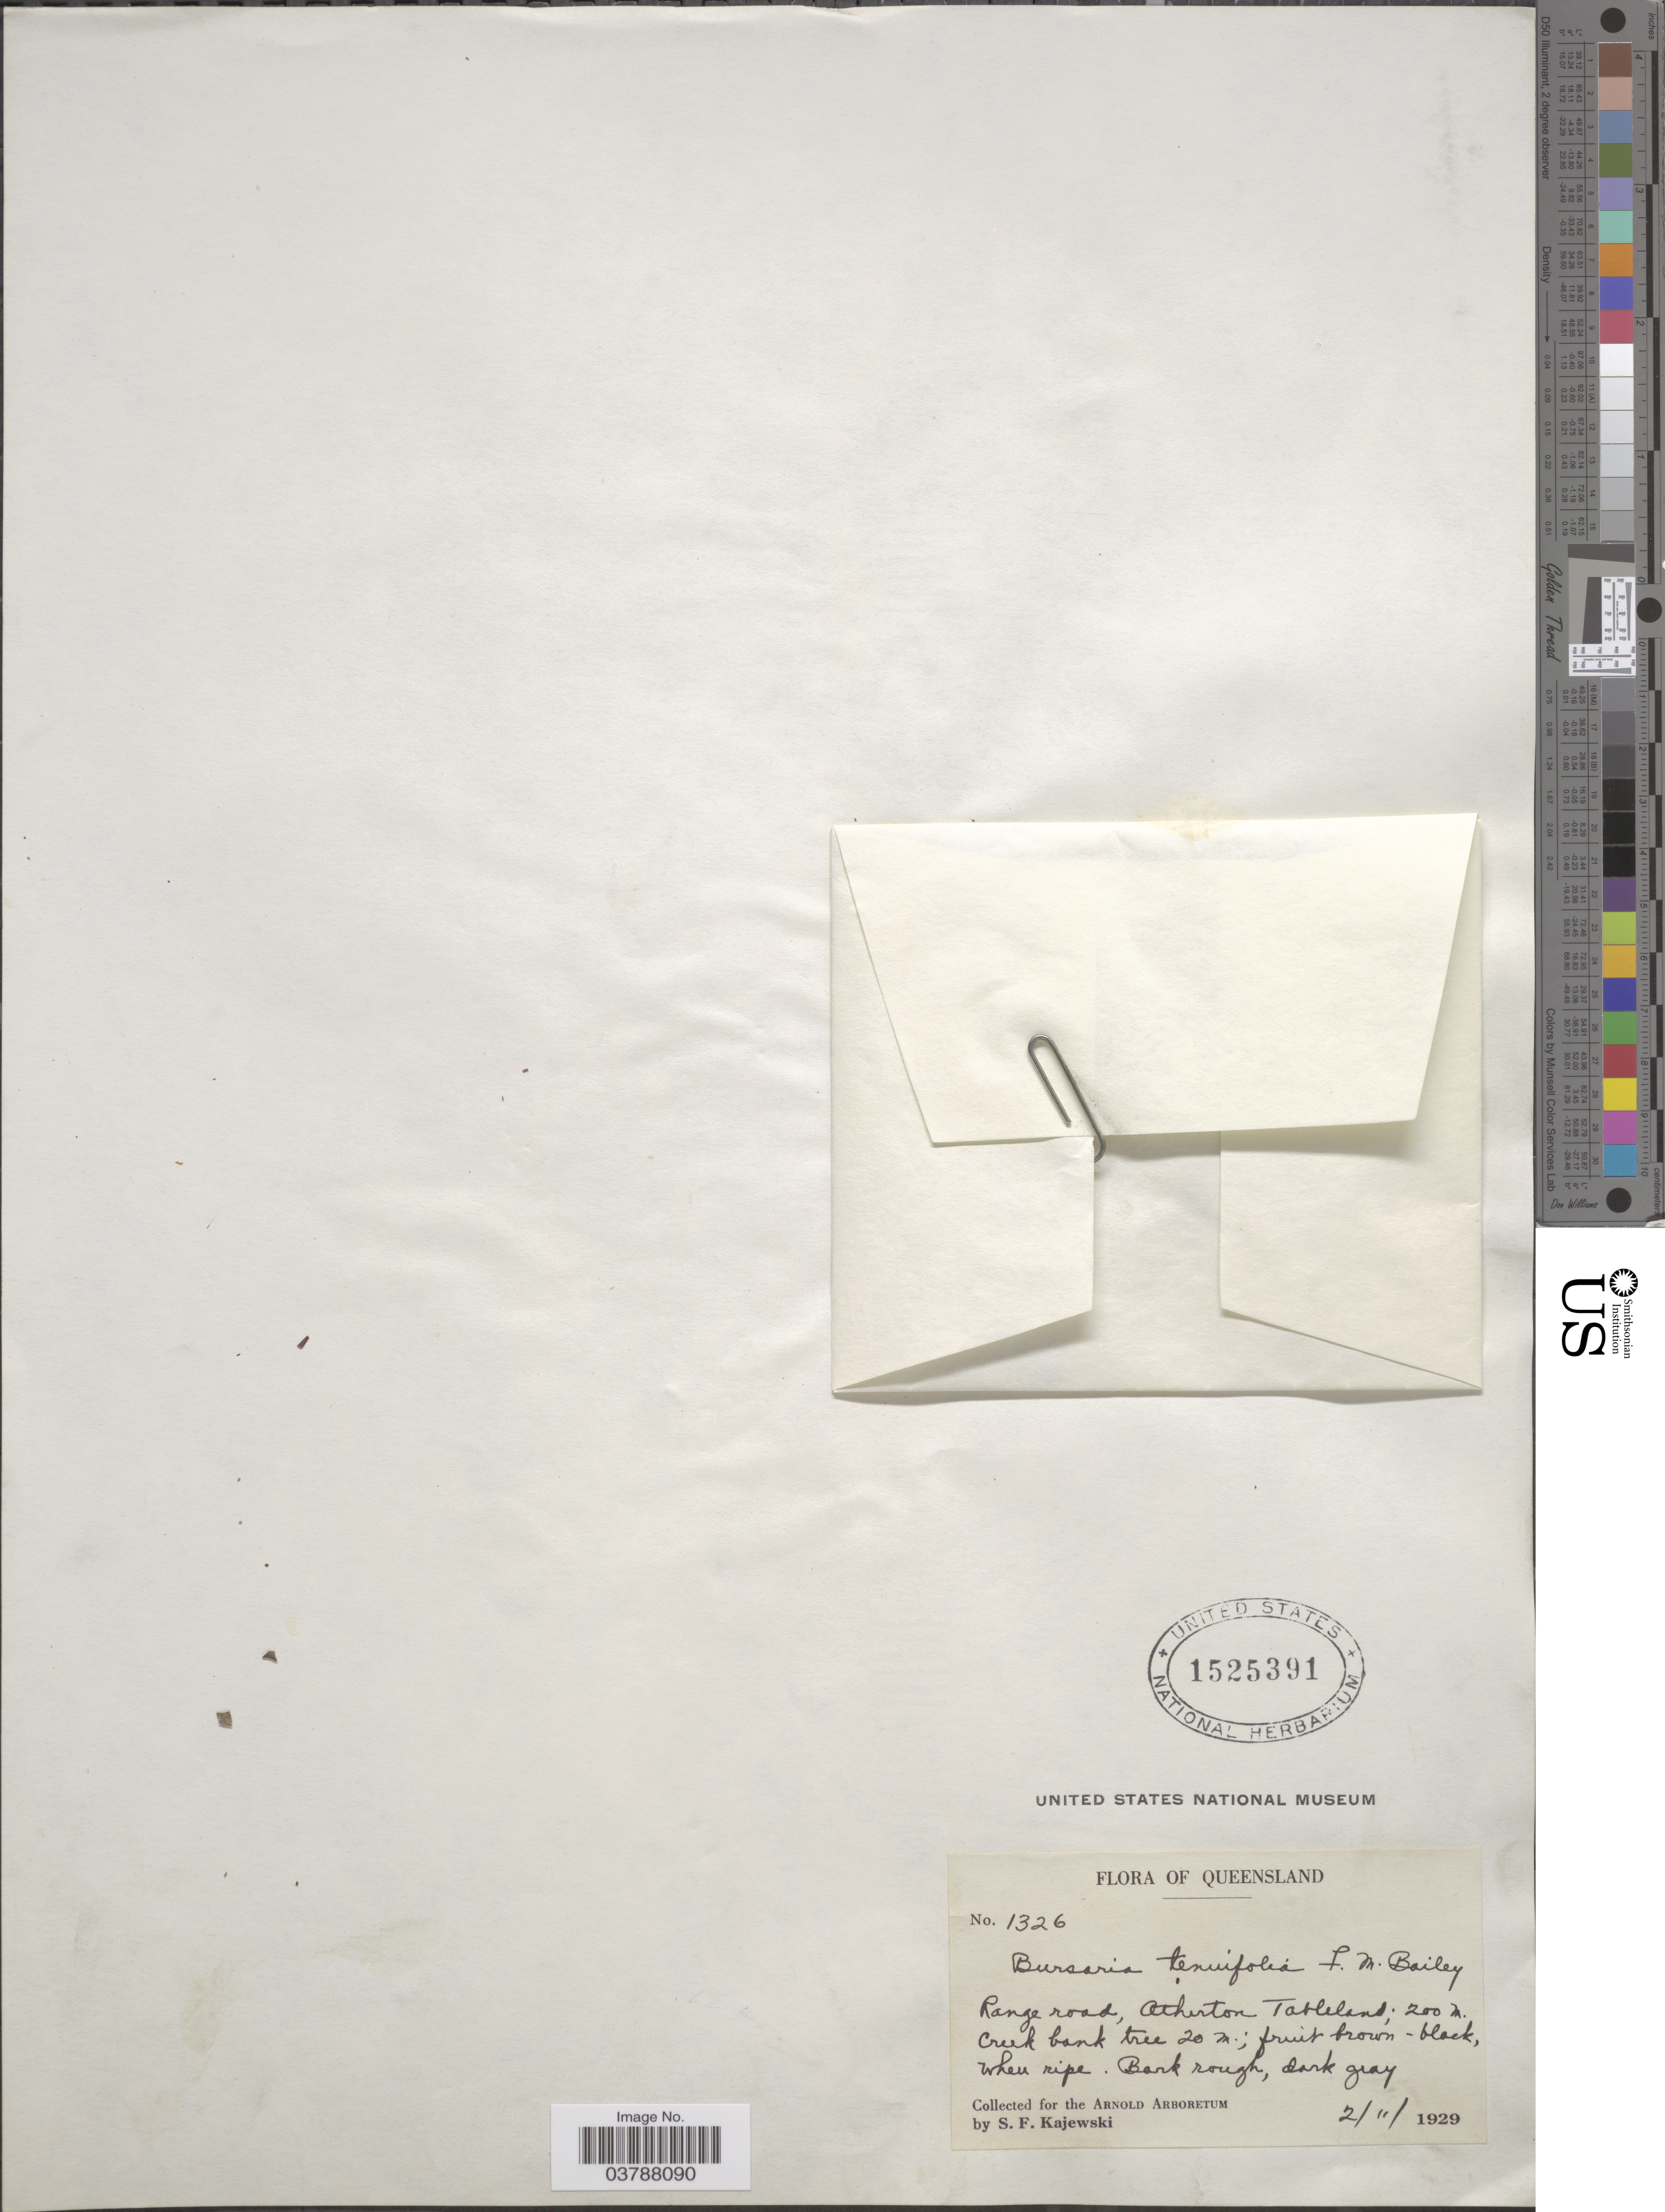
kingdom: Plantae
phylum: Tracheophyta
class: Magnoliopsida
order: Apiales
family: Pittosporaceae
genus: Bursaria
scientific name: Bursaria tenuifolia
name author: F.M. Bailey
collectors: S. Kajewski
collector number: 1326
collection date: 1929-11-02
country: Australia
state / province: Queensland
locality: Range road, Atherton Tableland.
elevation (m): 200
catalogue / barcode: US 1525391